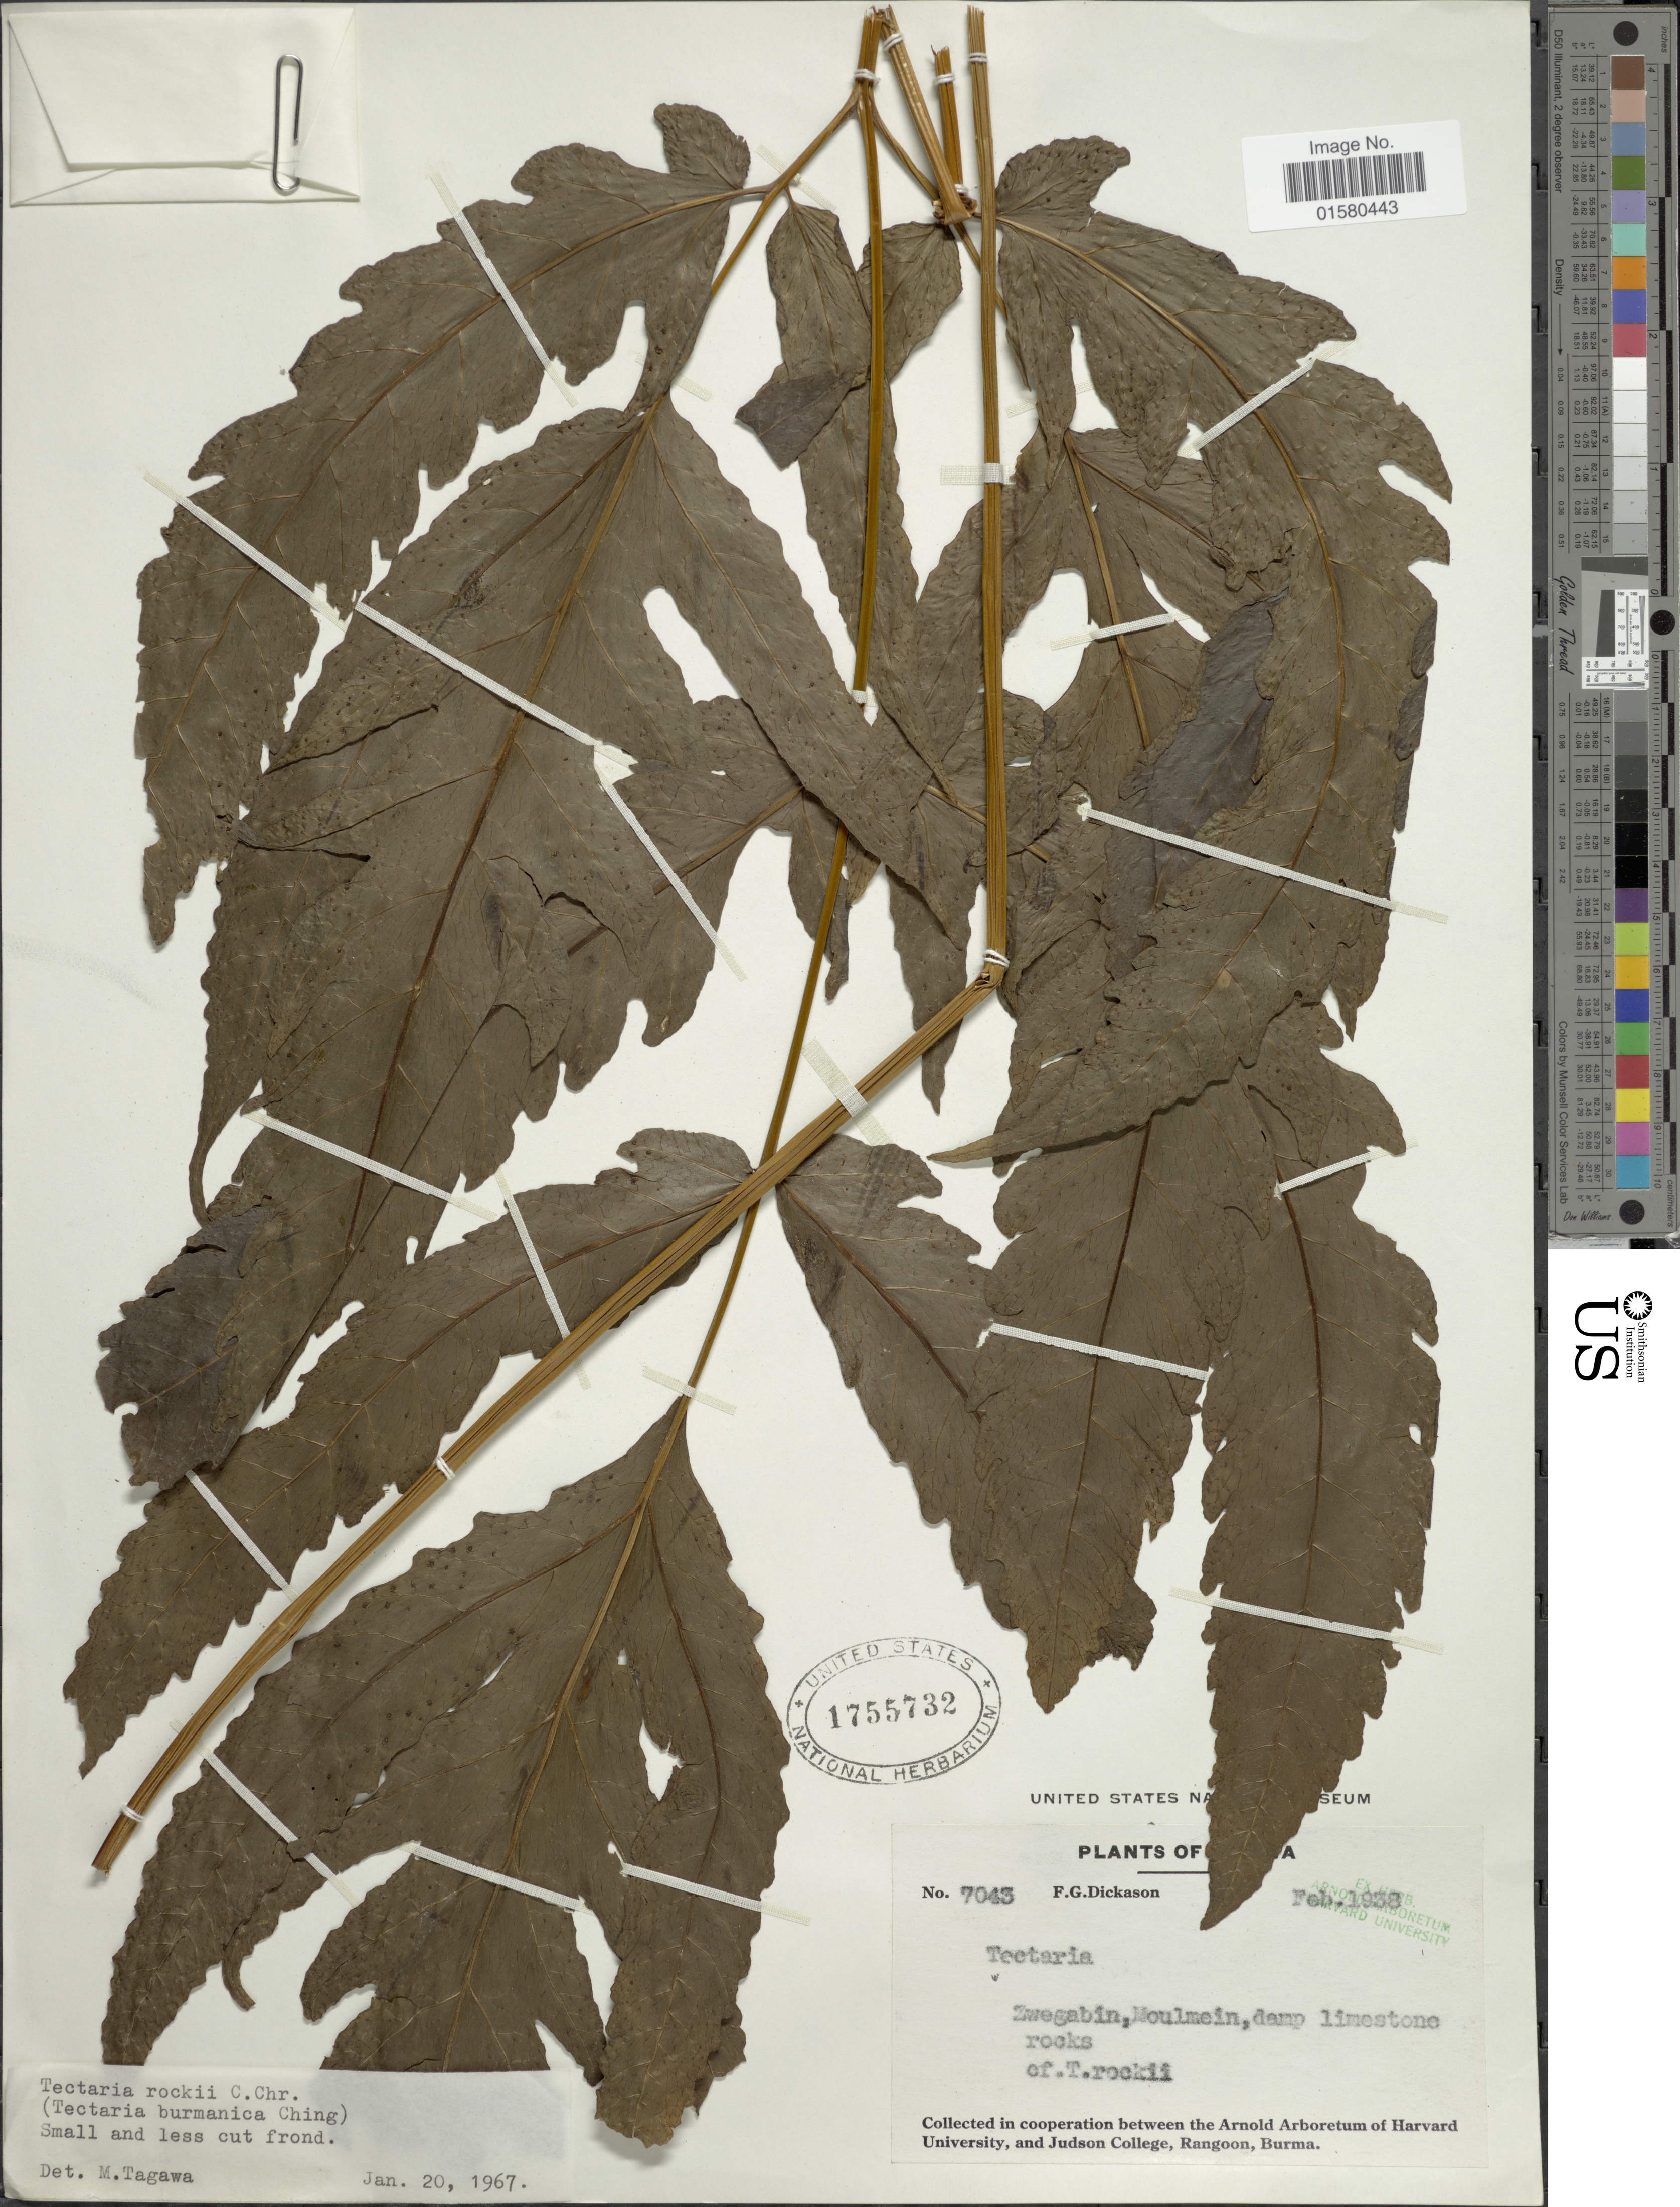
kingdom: Plantae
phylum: Tracheophyta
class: Polypodiopsida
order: Polypodiales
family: Tectariaceae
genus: Tectaria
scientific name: Tectaria rockii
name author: C. Chr.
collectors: F. Dickason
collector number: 7043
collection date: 1938-02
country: Myanmar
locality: Zwegabin, Moulmein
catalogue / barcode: US 1755732